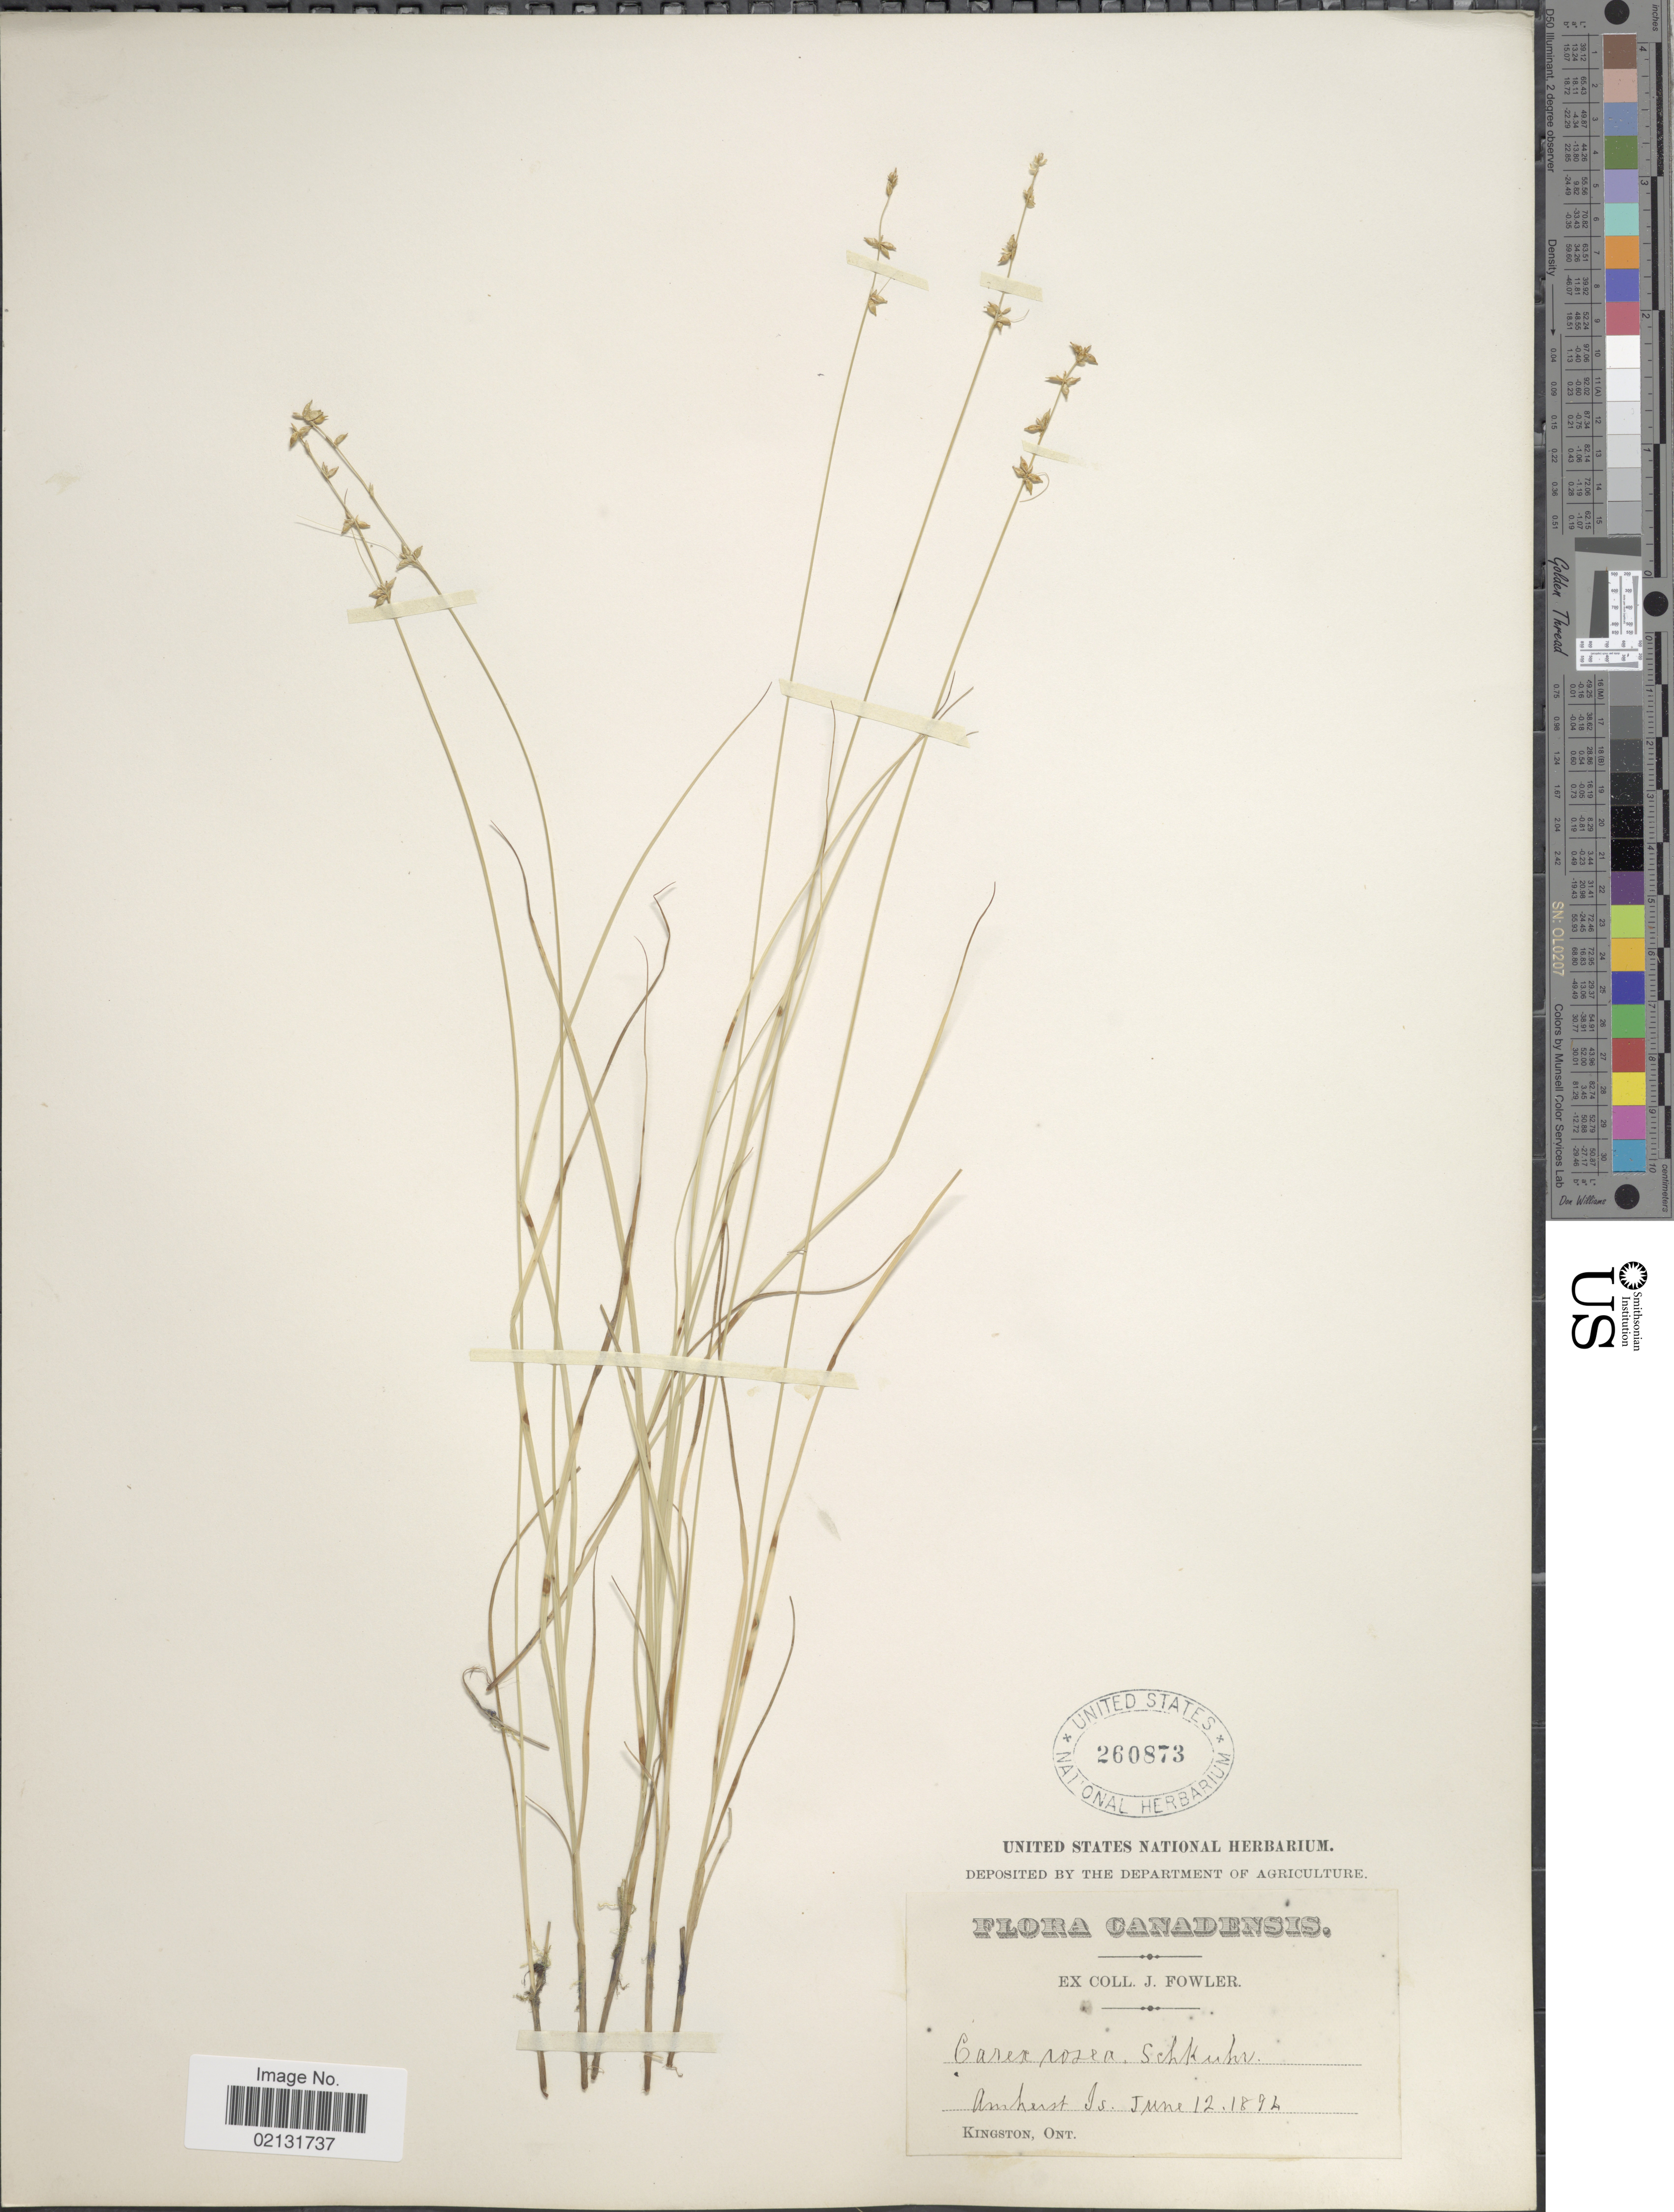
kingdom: Plantae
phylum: Tracheophyta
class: Liliopsida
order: Poales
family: Cyperaceae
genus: Carex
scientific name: Carex rosea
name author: Willd.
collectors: J. P. Fowler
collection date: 1894-06-12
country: Canada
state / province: Ontario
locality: Canadensis, Kington, Amherst Is.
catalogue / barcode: US 260873